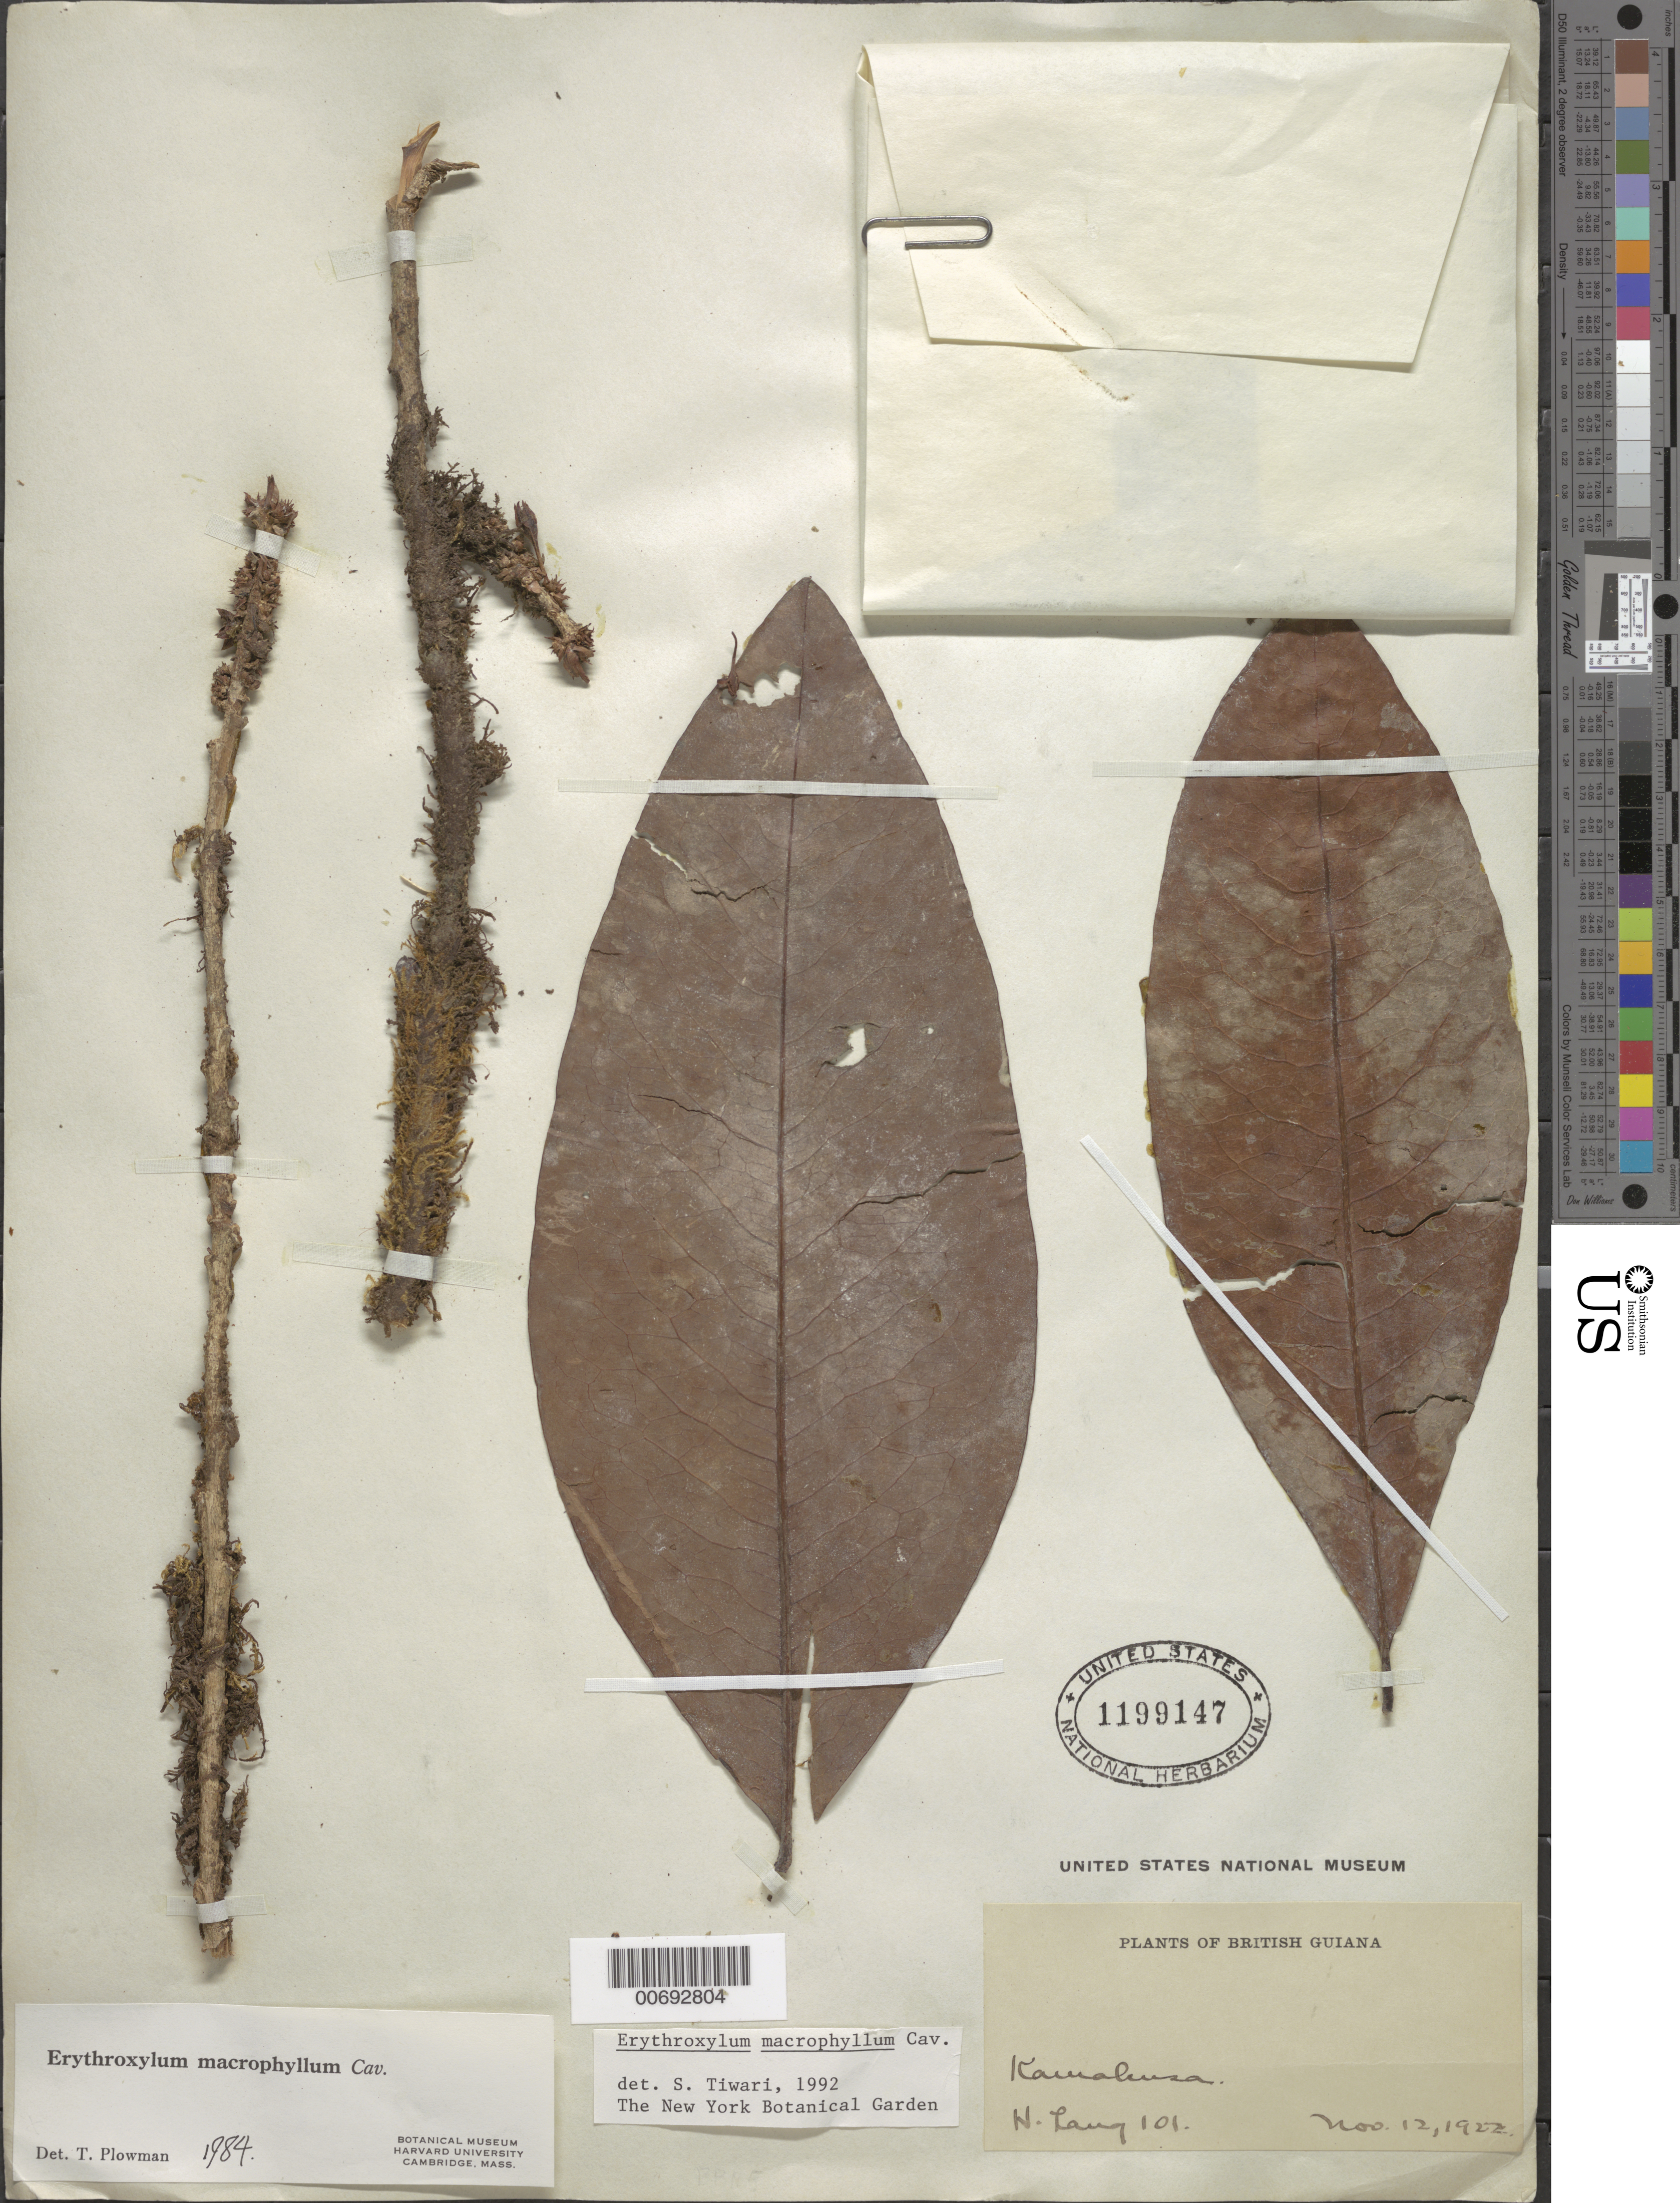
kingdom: Plantae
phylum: Tracheophyta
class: Magnoliopsida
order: Malpighiales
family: Erythroxylaceae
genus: Erythroxylum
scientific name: Erythroxylum macrophyllum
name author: Cav.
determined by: Tiwari, S.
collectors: H. Lang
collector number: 101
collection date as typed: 12-Nov-22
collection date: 1922-11-12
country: Guyana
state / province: Cuyuni-Mazaruni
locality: Kamakusa, Upper Mazaruni R.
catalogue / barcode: US 1199147